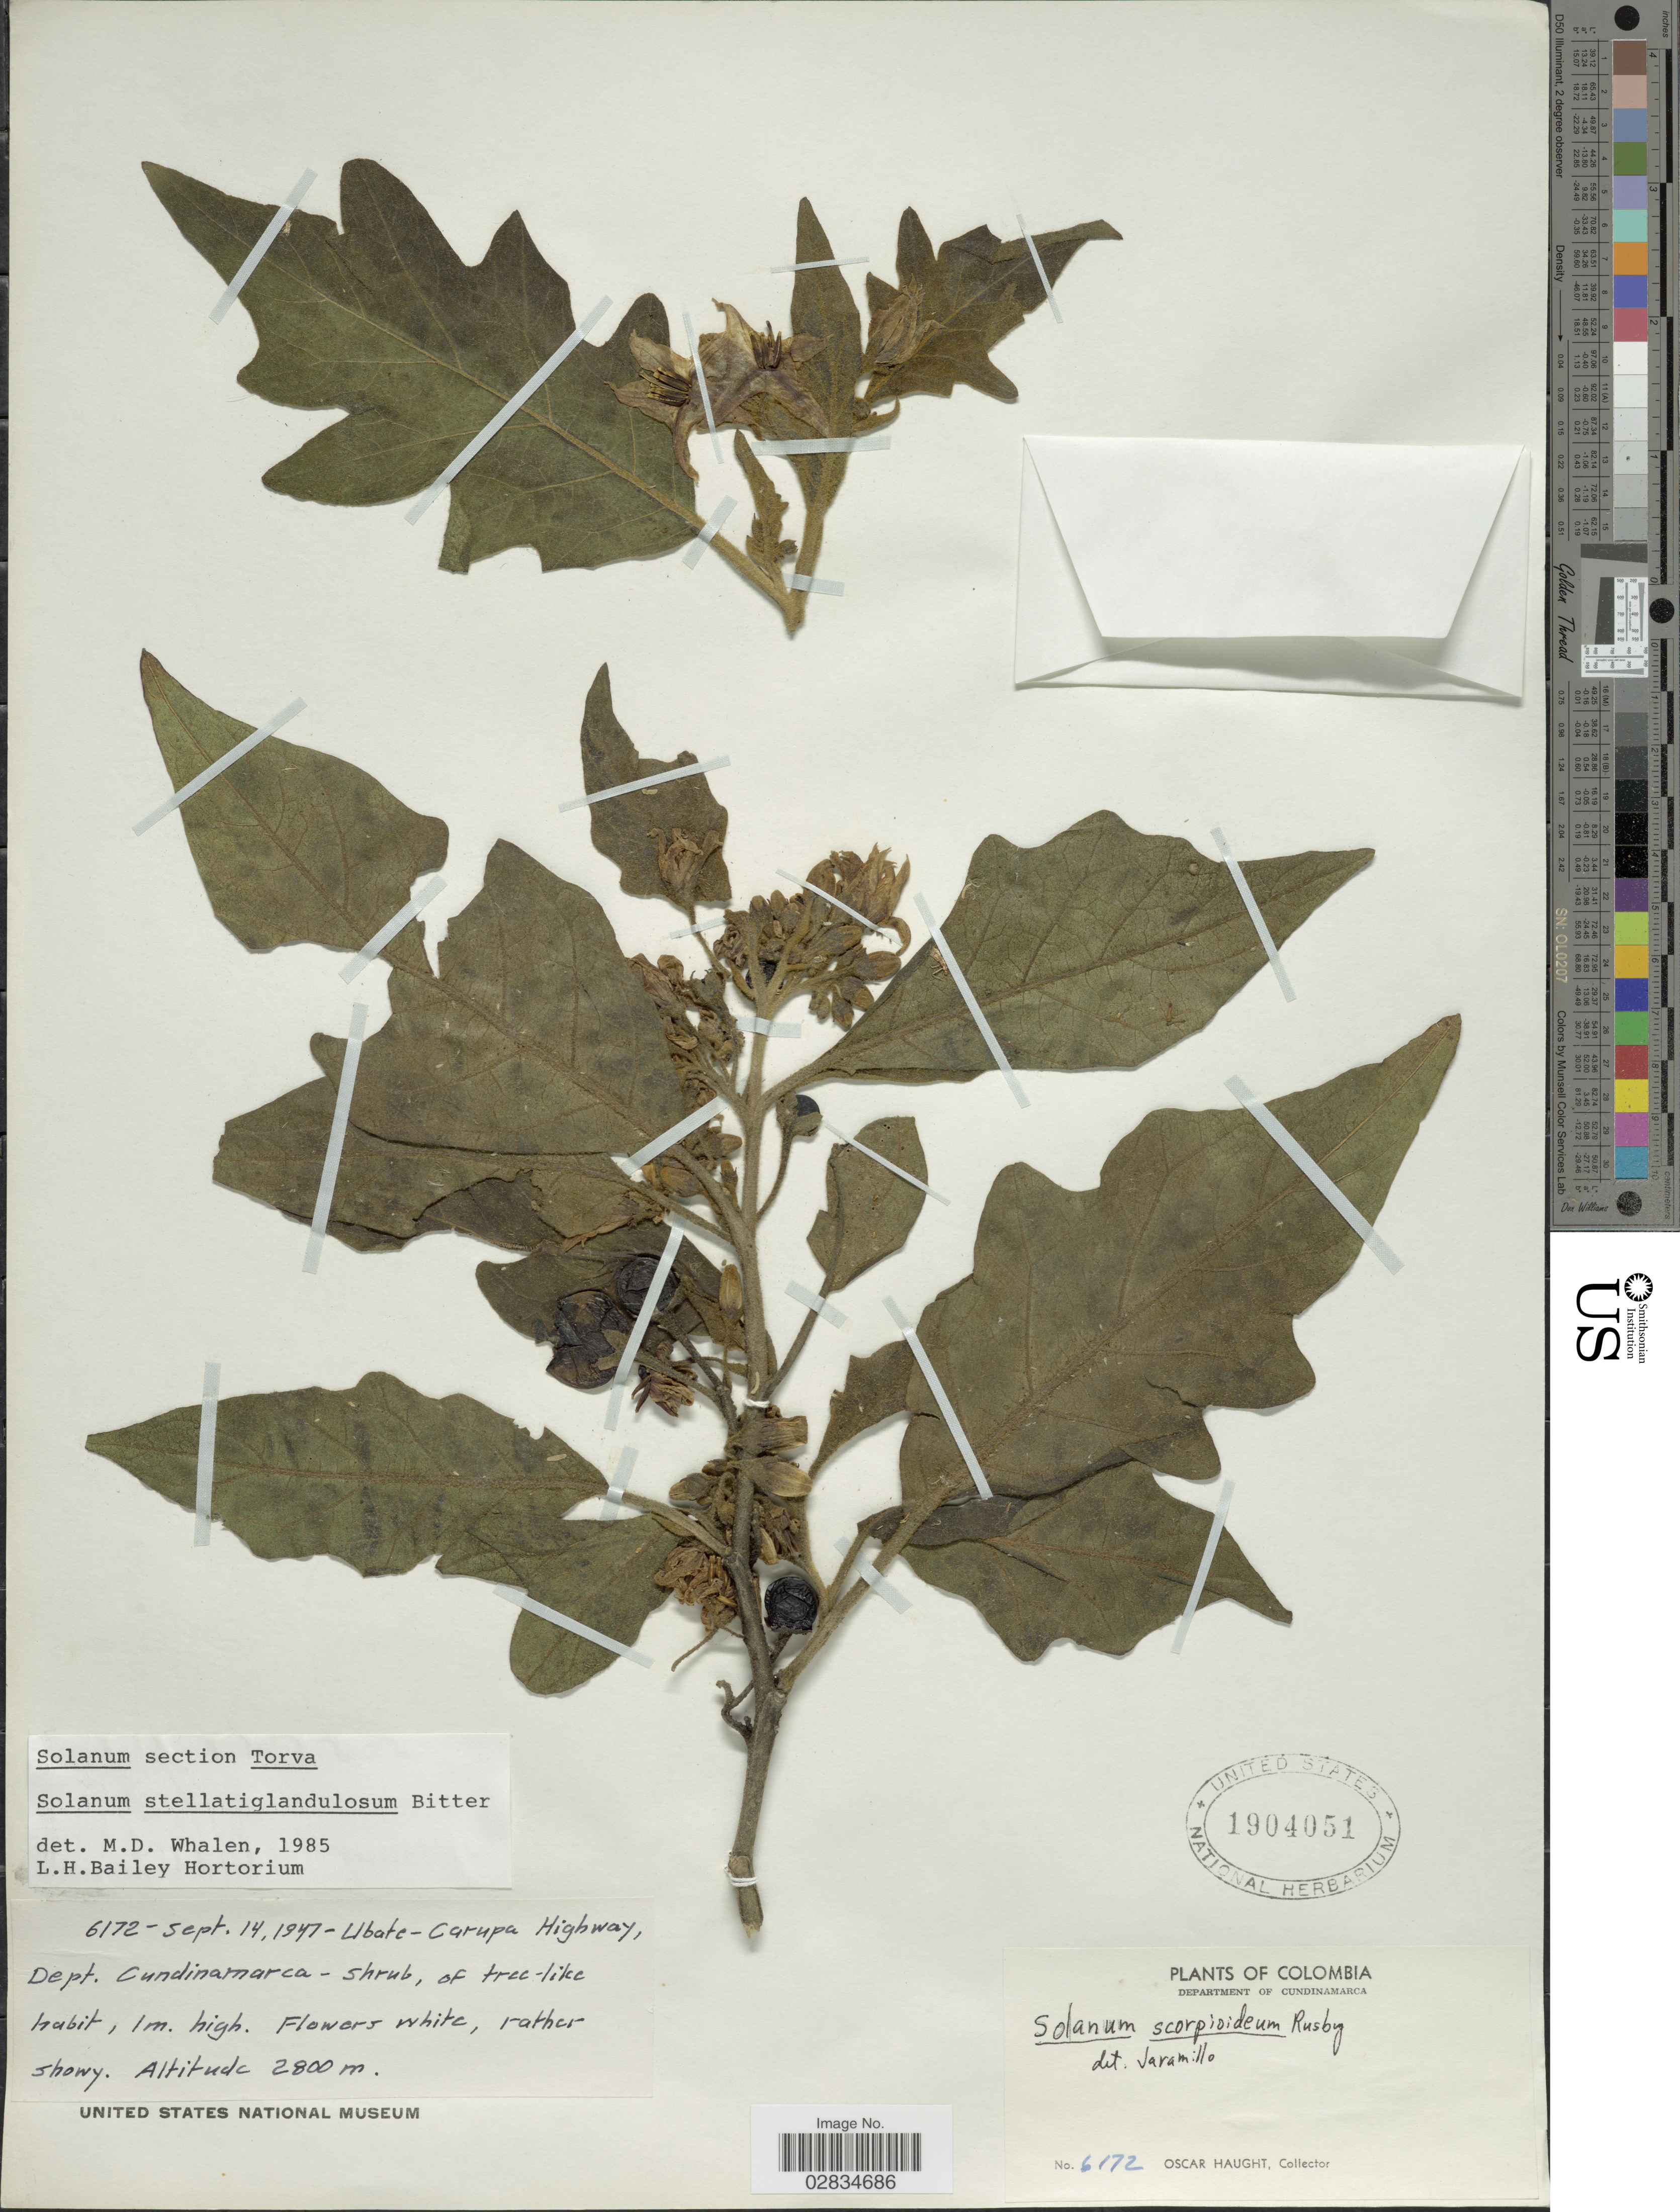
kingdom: Plantae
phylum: Tracheophyta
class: Magnoliopsida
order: Solanales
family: Solanaceae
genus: Solanum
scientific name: Solanum stellatiglandulosum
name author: Bitter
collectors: O. Haught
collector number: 6172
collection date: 1947-09-14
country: Colombia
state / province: Cundinamarca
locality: Department of Cundinamarca, Ubate-Carupa Highway.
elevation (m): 2800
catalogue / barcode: US 1904051